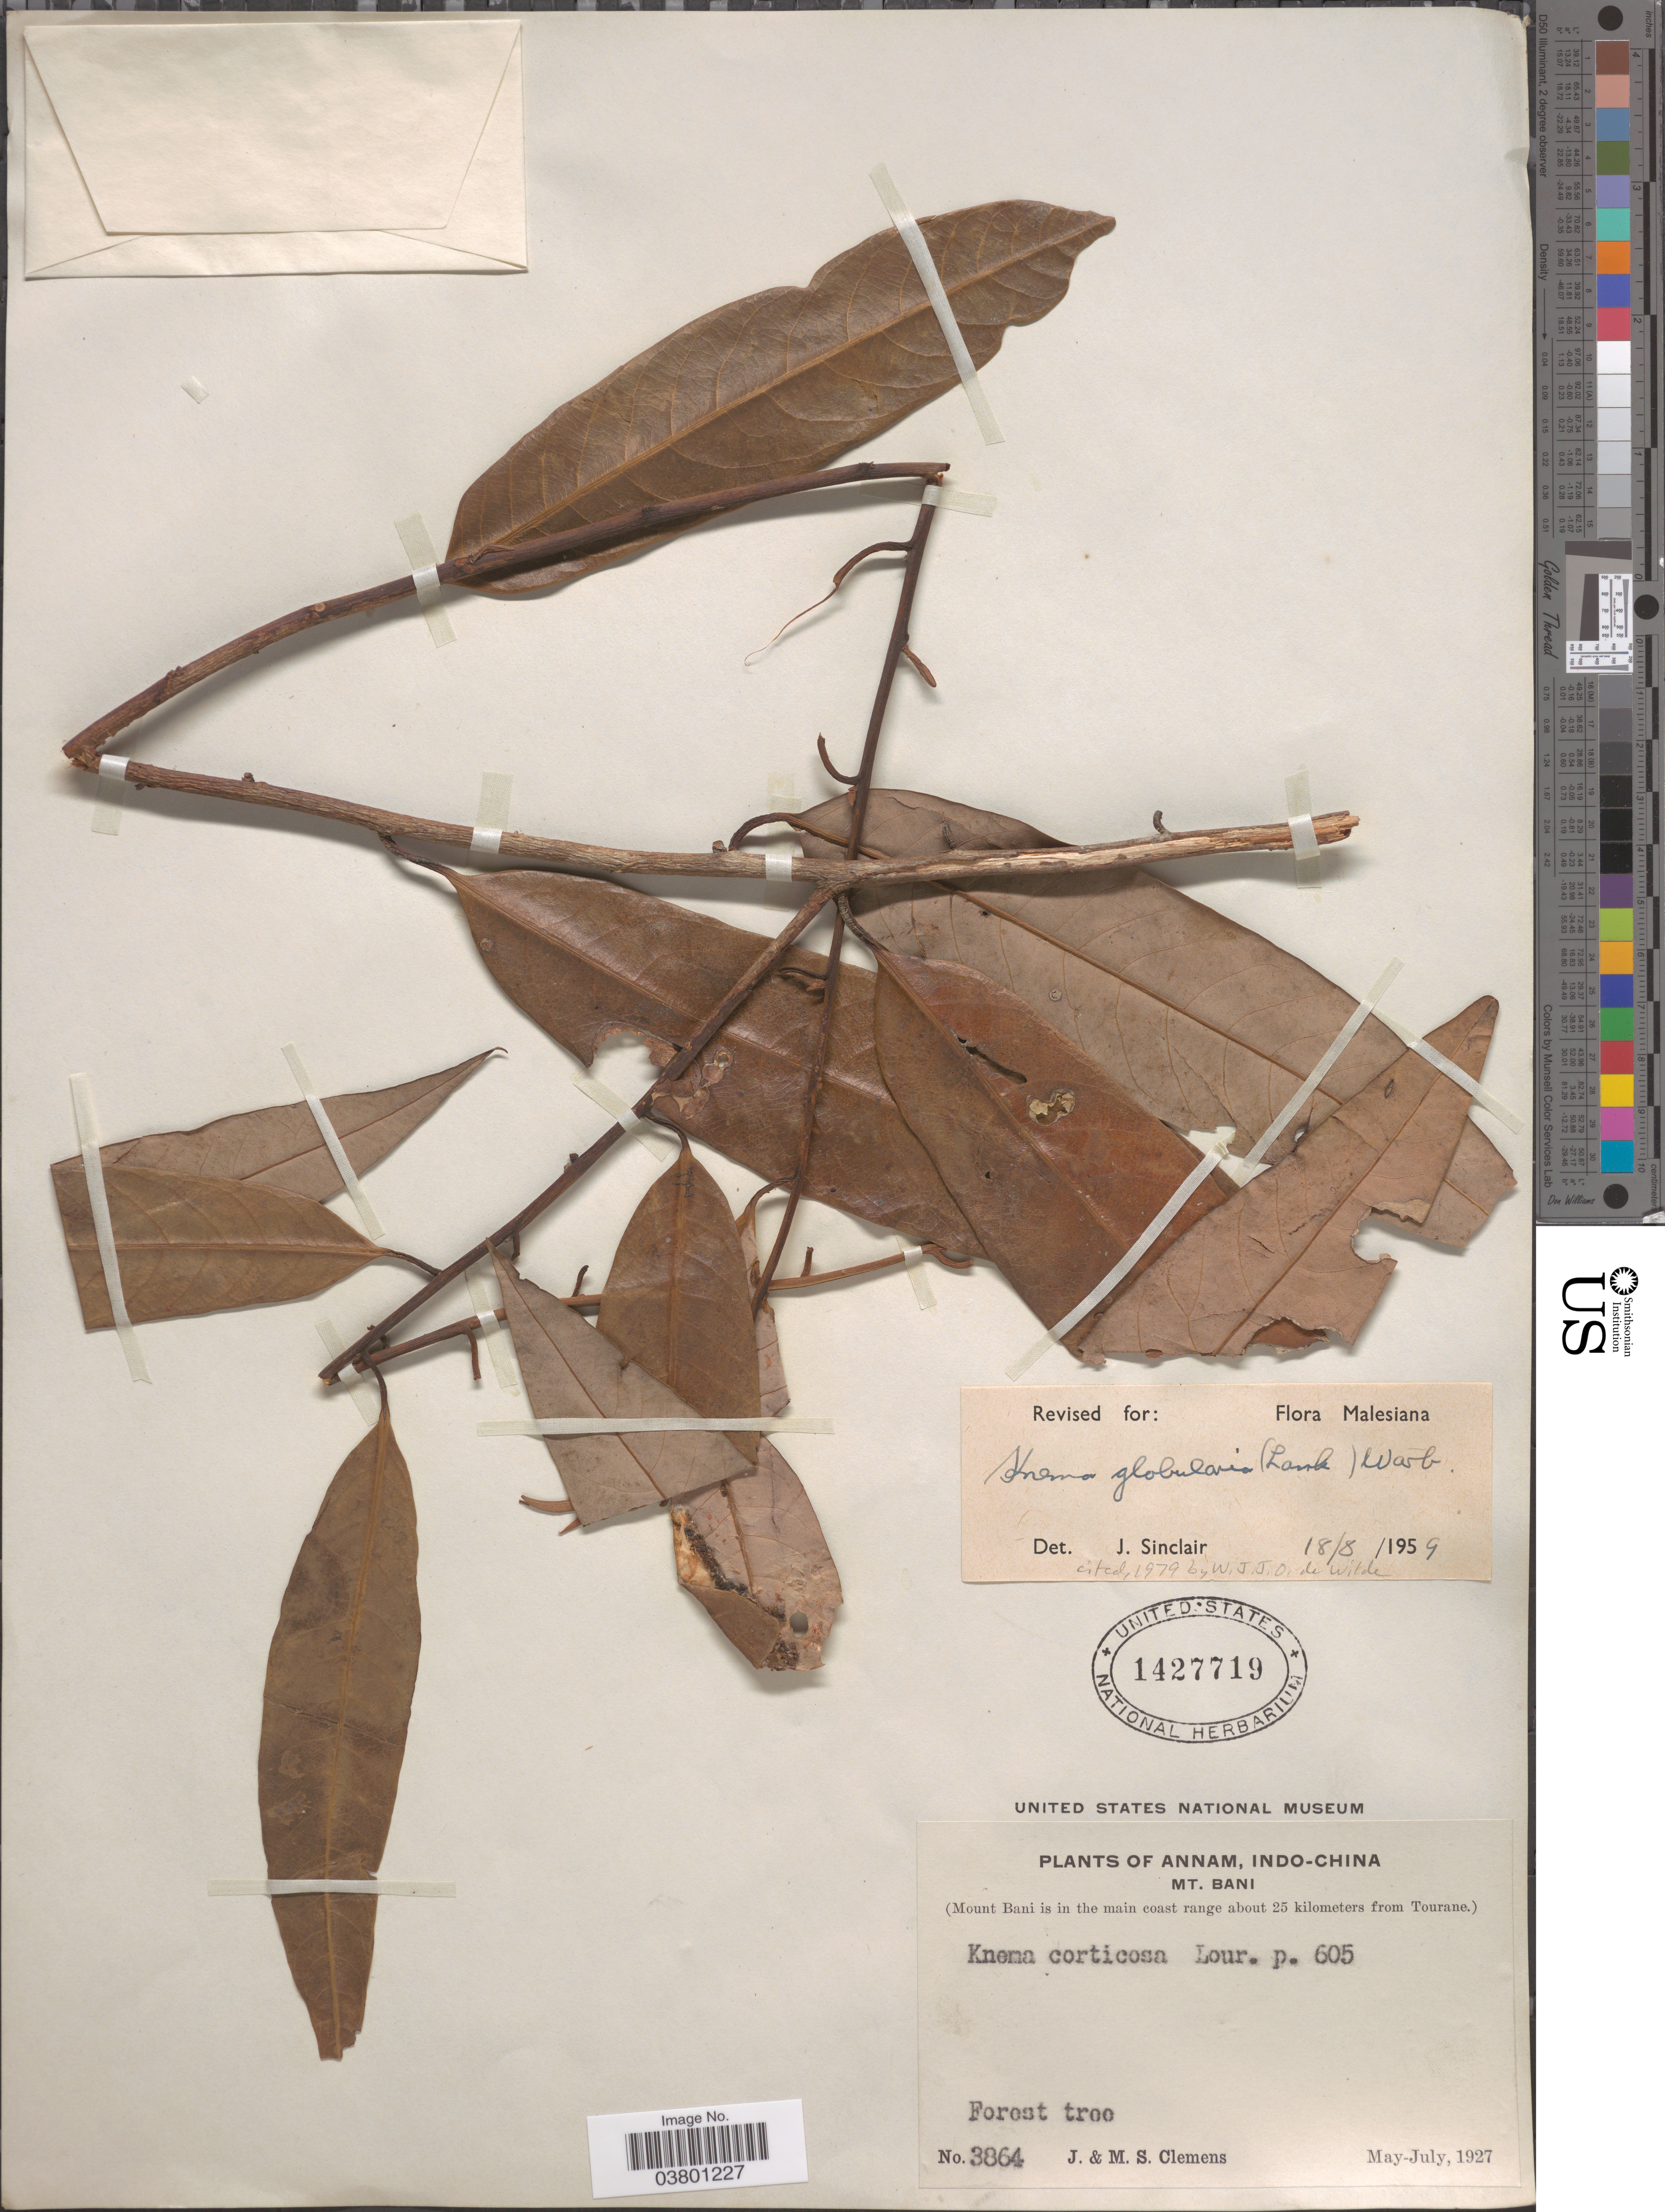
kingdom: Plantae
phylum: Tracheophyta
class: Magnoliopsida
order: Magnoliales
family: Myristicaceae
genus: Knema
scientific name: Knema globularia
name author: (Lam.) Warb.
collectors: J. Clemens & M. S. Clemens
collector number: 3864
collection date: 1927-05/1927-07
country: Vietnam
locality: Annam, Indo-China. Mt. Bani. (Mount Bani is in the main coast range about 25 kilometers from Tourane.).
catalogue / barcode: US 1427719